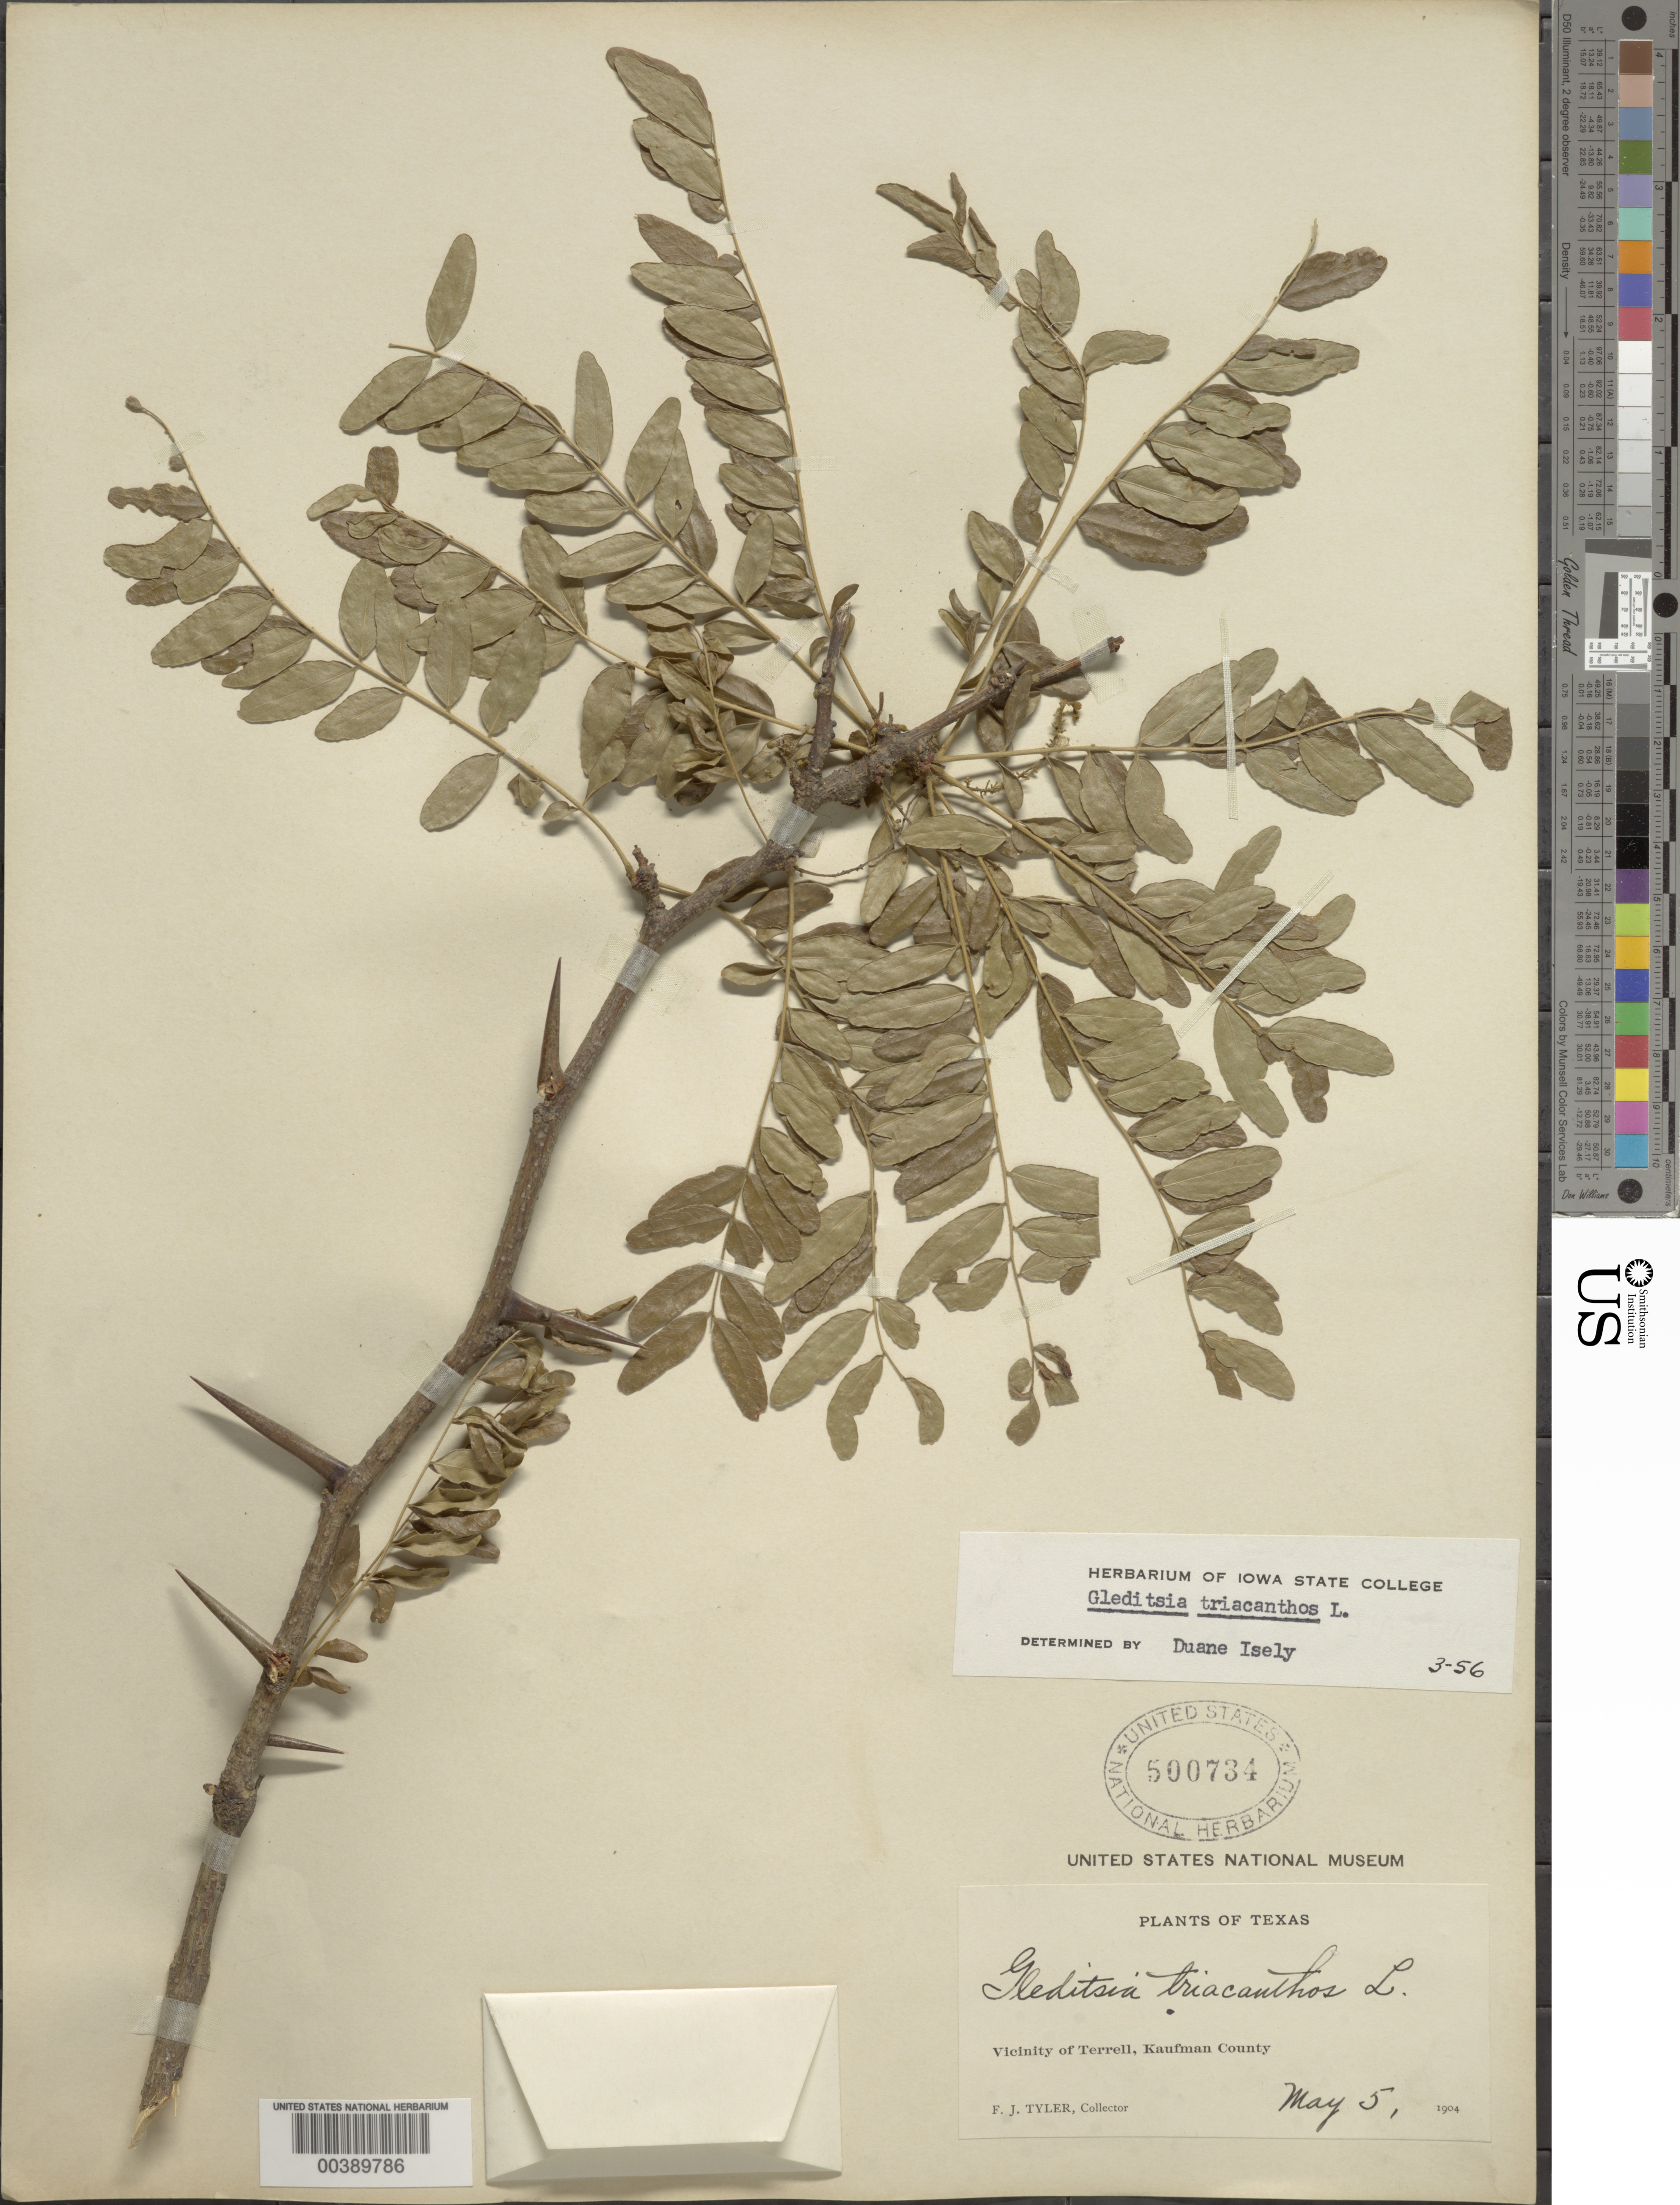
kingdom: Plantae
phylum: Tracheophyta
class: Magnoliopsida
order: Fabales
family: Fabaceae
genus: Gleditsia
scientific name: Gleditsia triacanthos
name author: L.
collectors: F. Tyler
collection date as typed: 05 May 1904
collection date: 1904-05-05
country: United States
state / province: Texas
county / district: Kaufman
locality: Vicinity of terrell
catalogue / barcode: US 500734